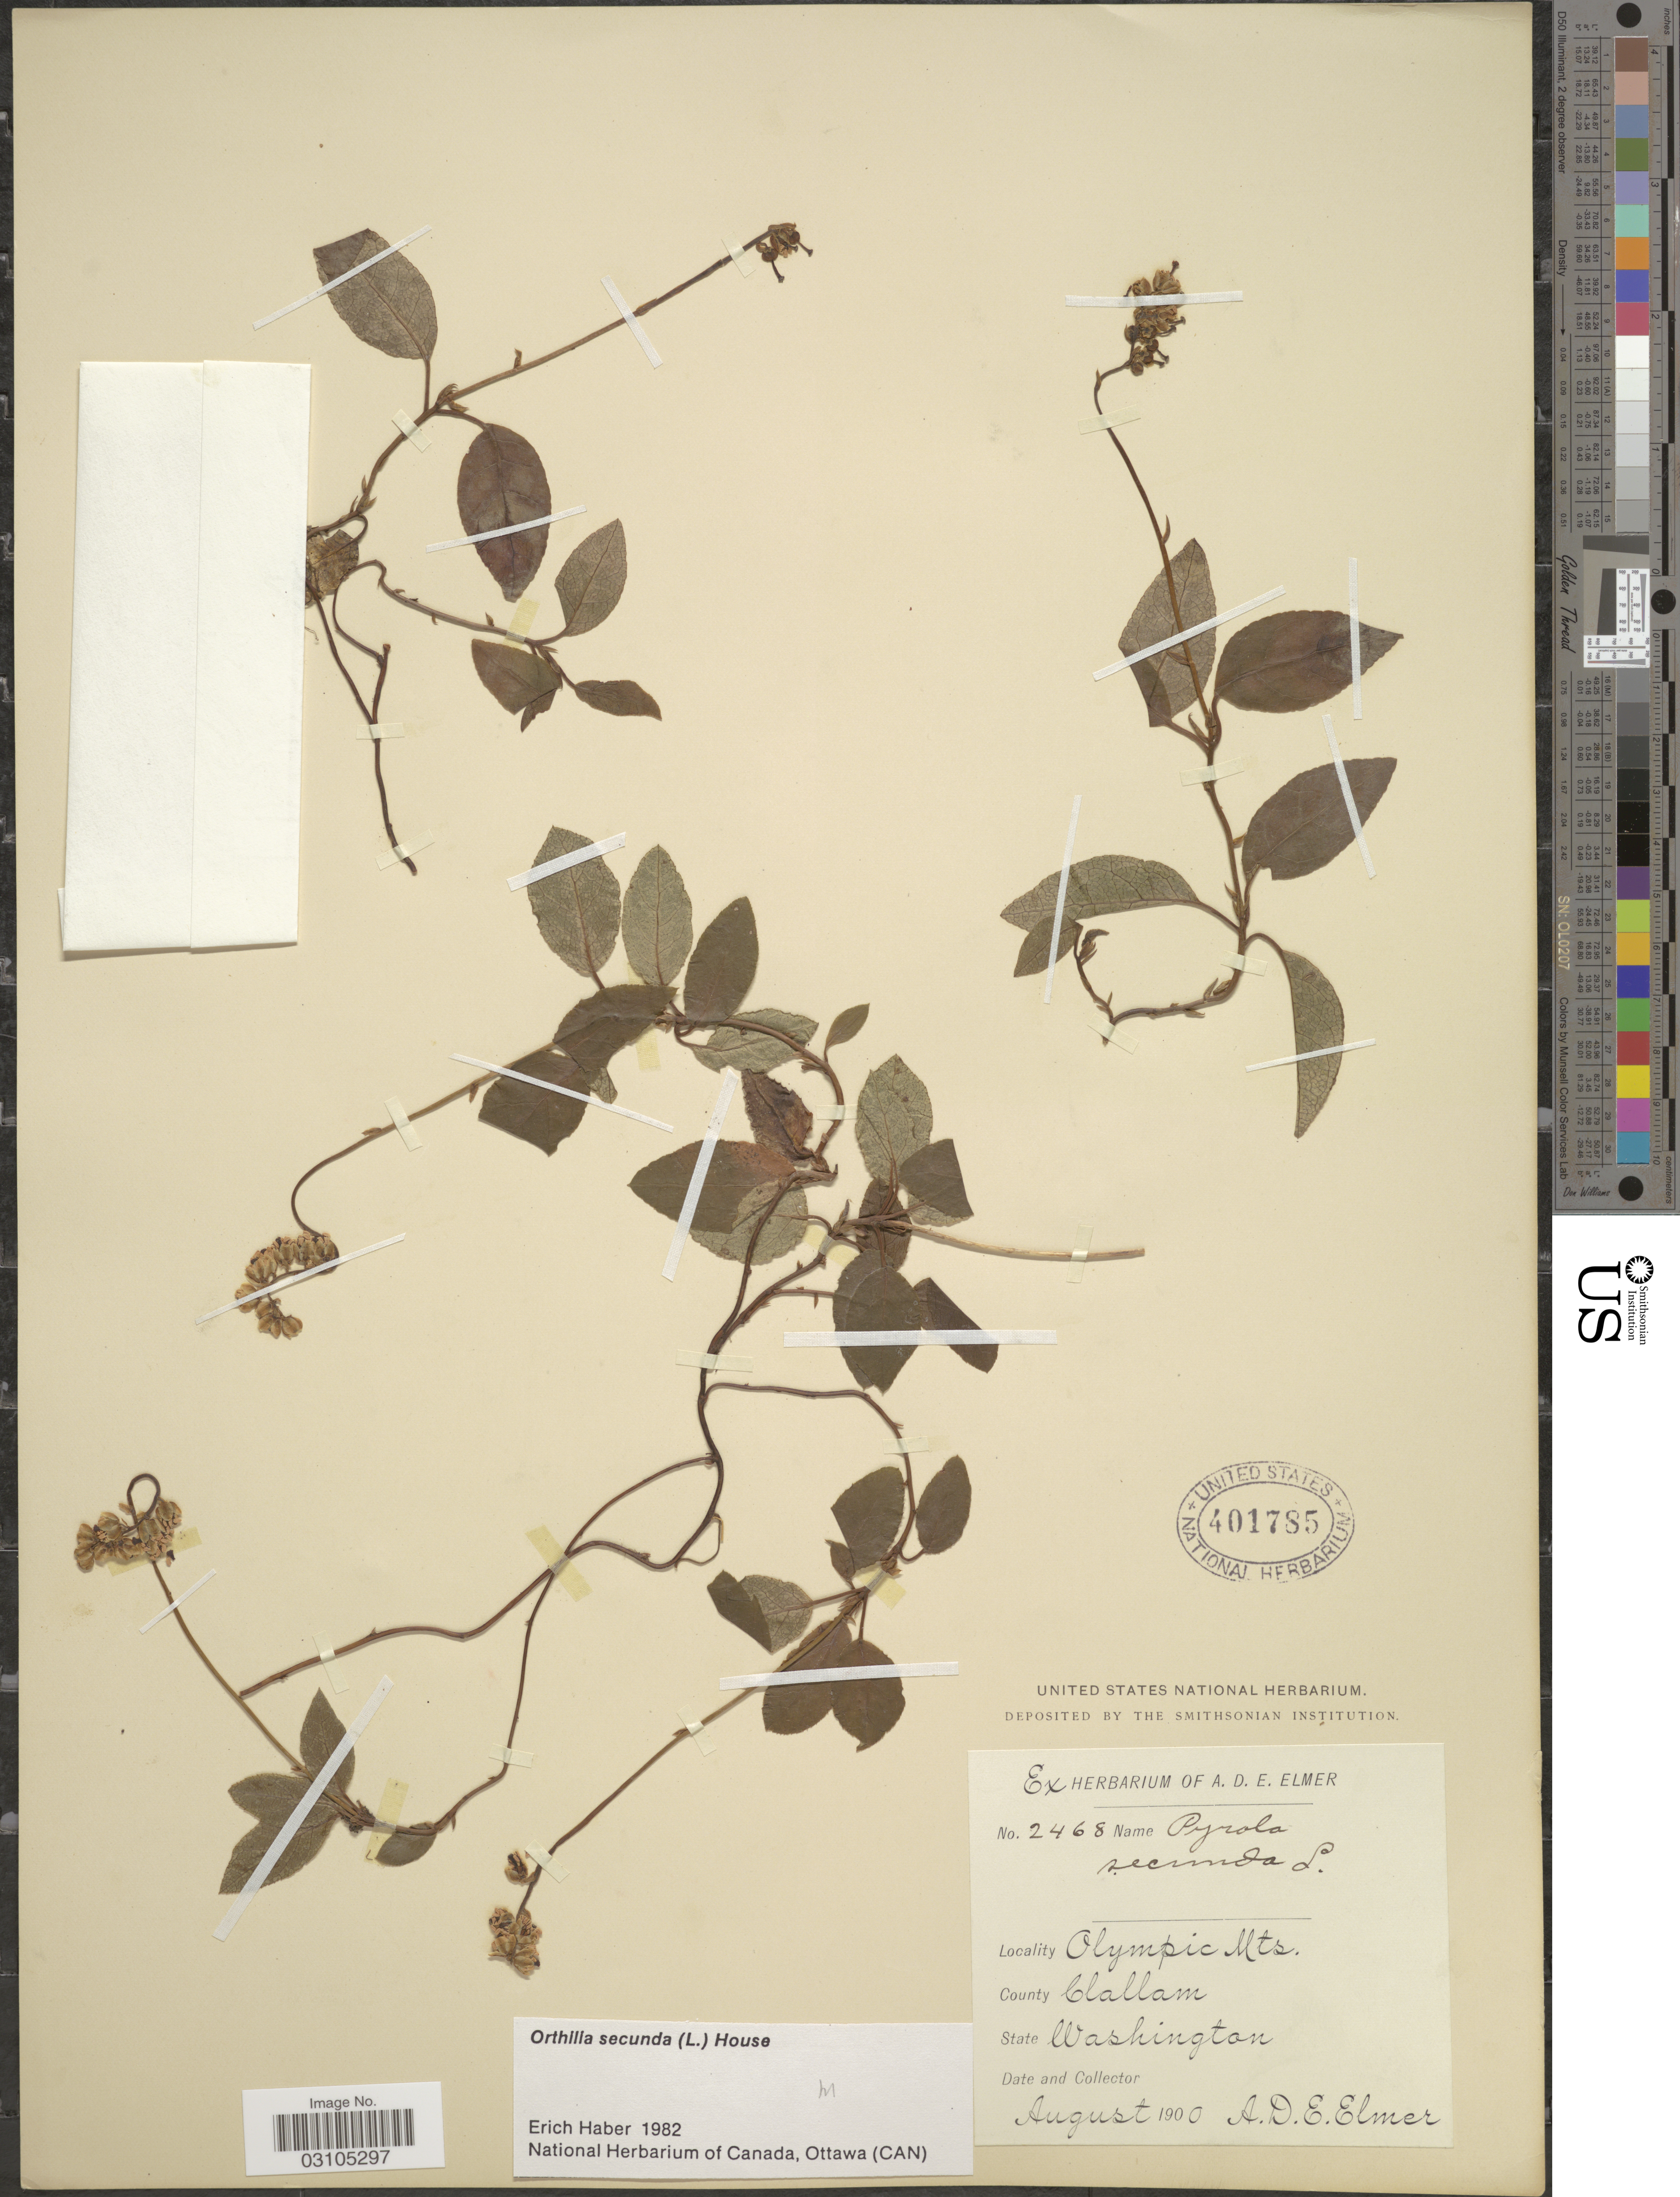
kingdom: Plantae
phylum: Tracheophyta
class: Magnoliopsida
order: Ericales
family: Ericaceae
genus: Orthilia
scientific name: Orthilia secunda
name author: (L.) House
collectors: A. D. E. Elmer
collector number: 2468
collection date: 1900-08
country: United States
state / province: Washington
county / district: Clallam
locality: Olympic Mts. County Clallam.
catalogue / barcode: US 401785